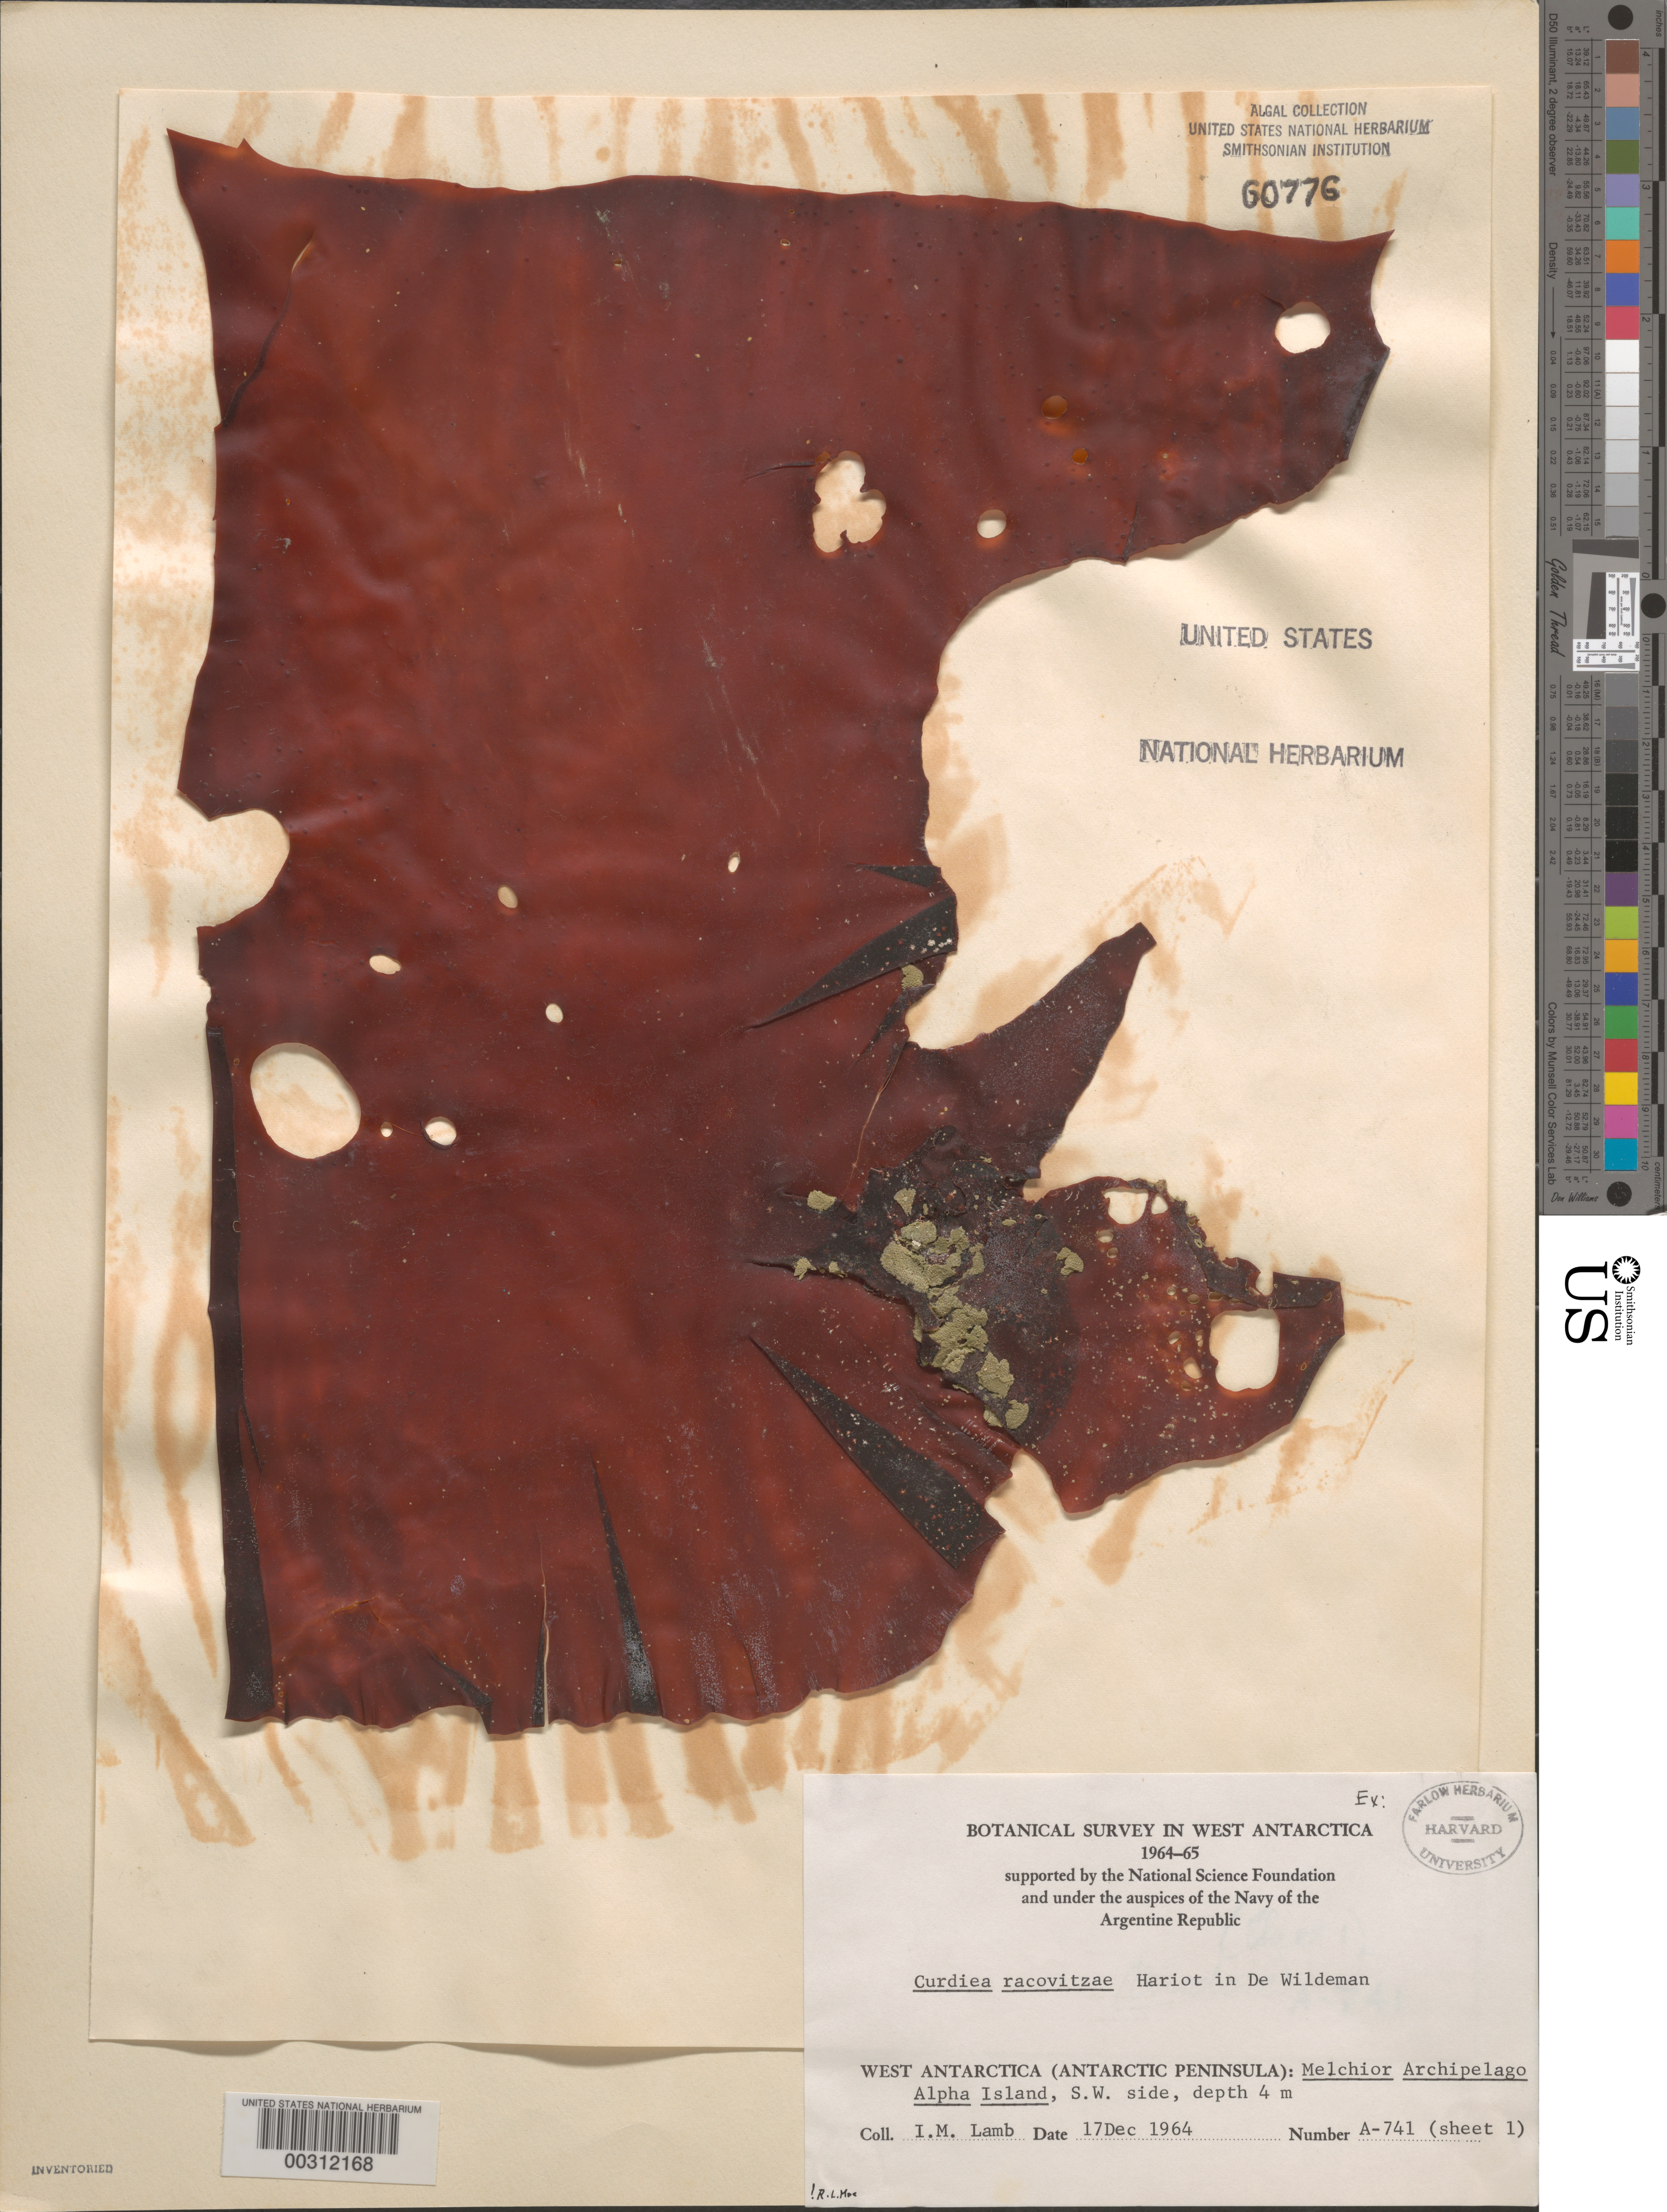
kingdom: Plantae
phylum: Rhodophyta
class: Florideophyceae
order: Gracilariales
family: Gracilariaceae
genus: Curdiea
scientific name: Curdiea racovitzae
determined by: Moe, R. L.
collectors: I. M. Lamb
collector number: A-741-1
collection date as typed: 17 Dec 1964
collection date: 1964-12-17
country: Antarctica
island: Alpha Island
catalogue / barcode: US 60776